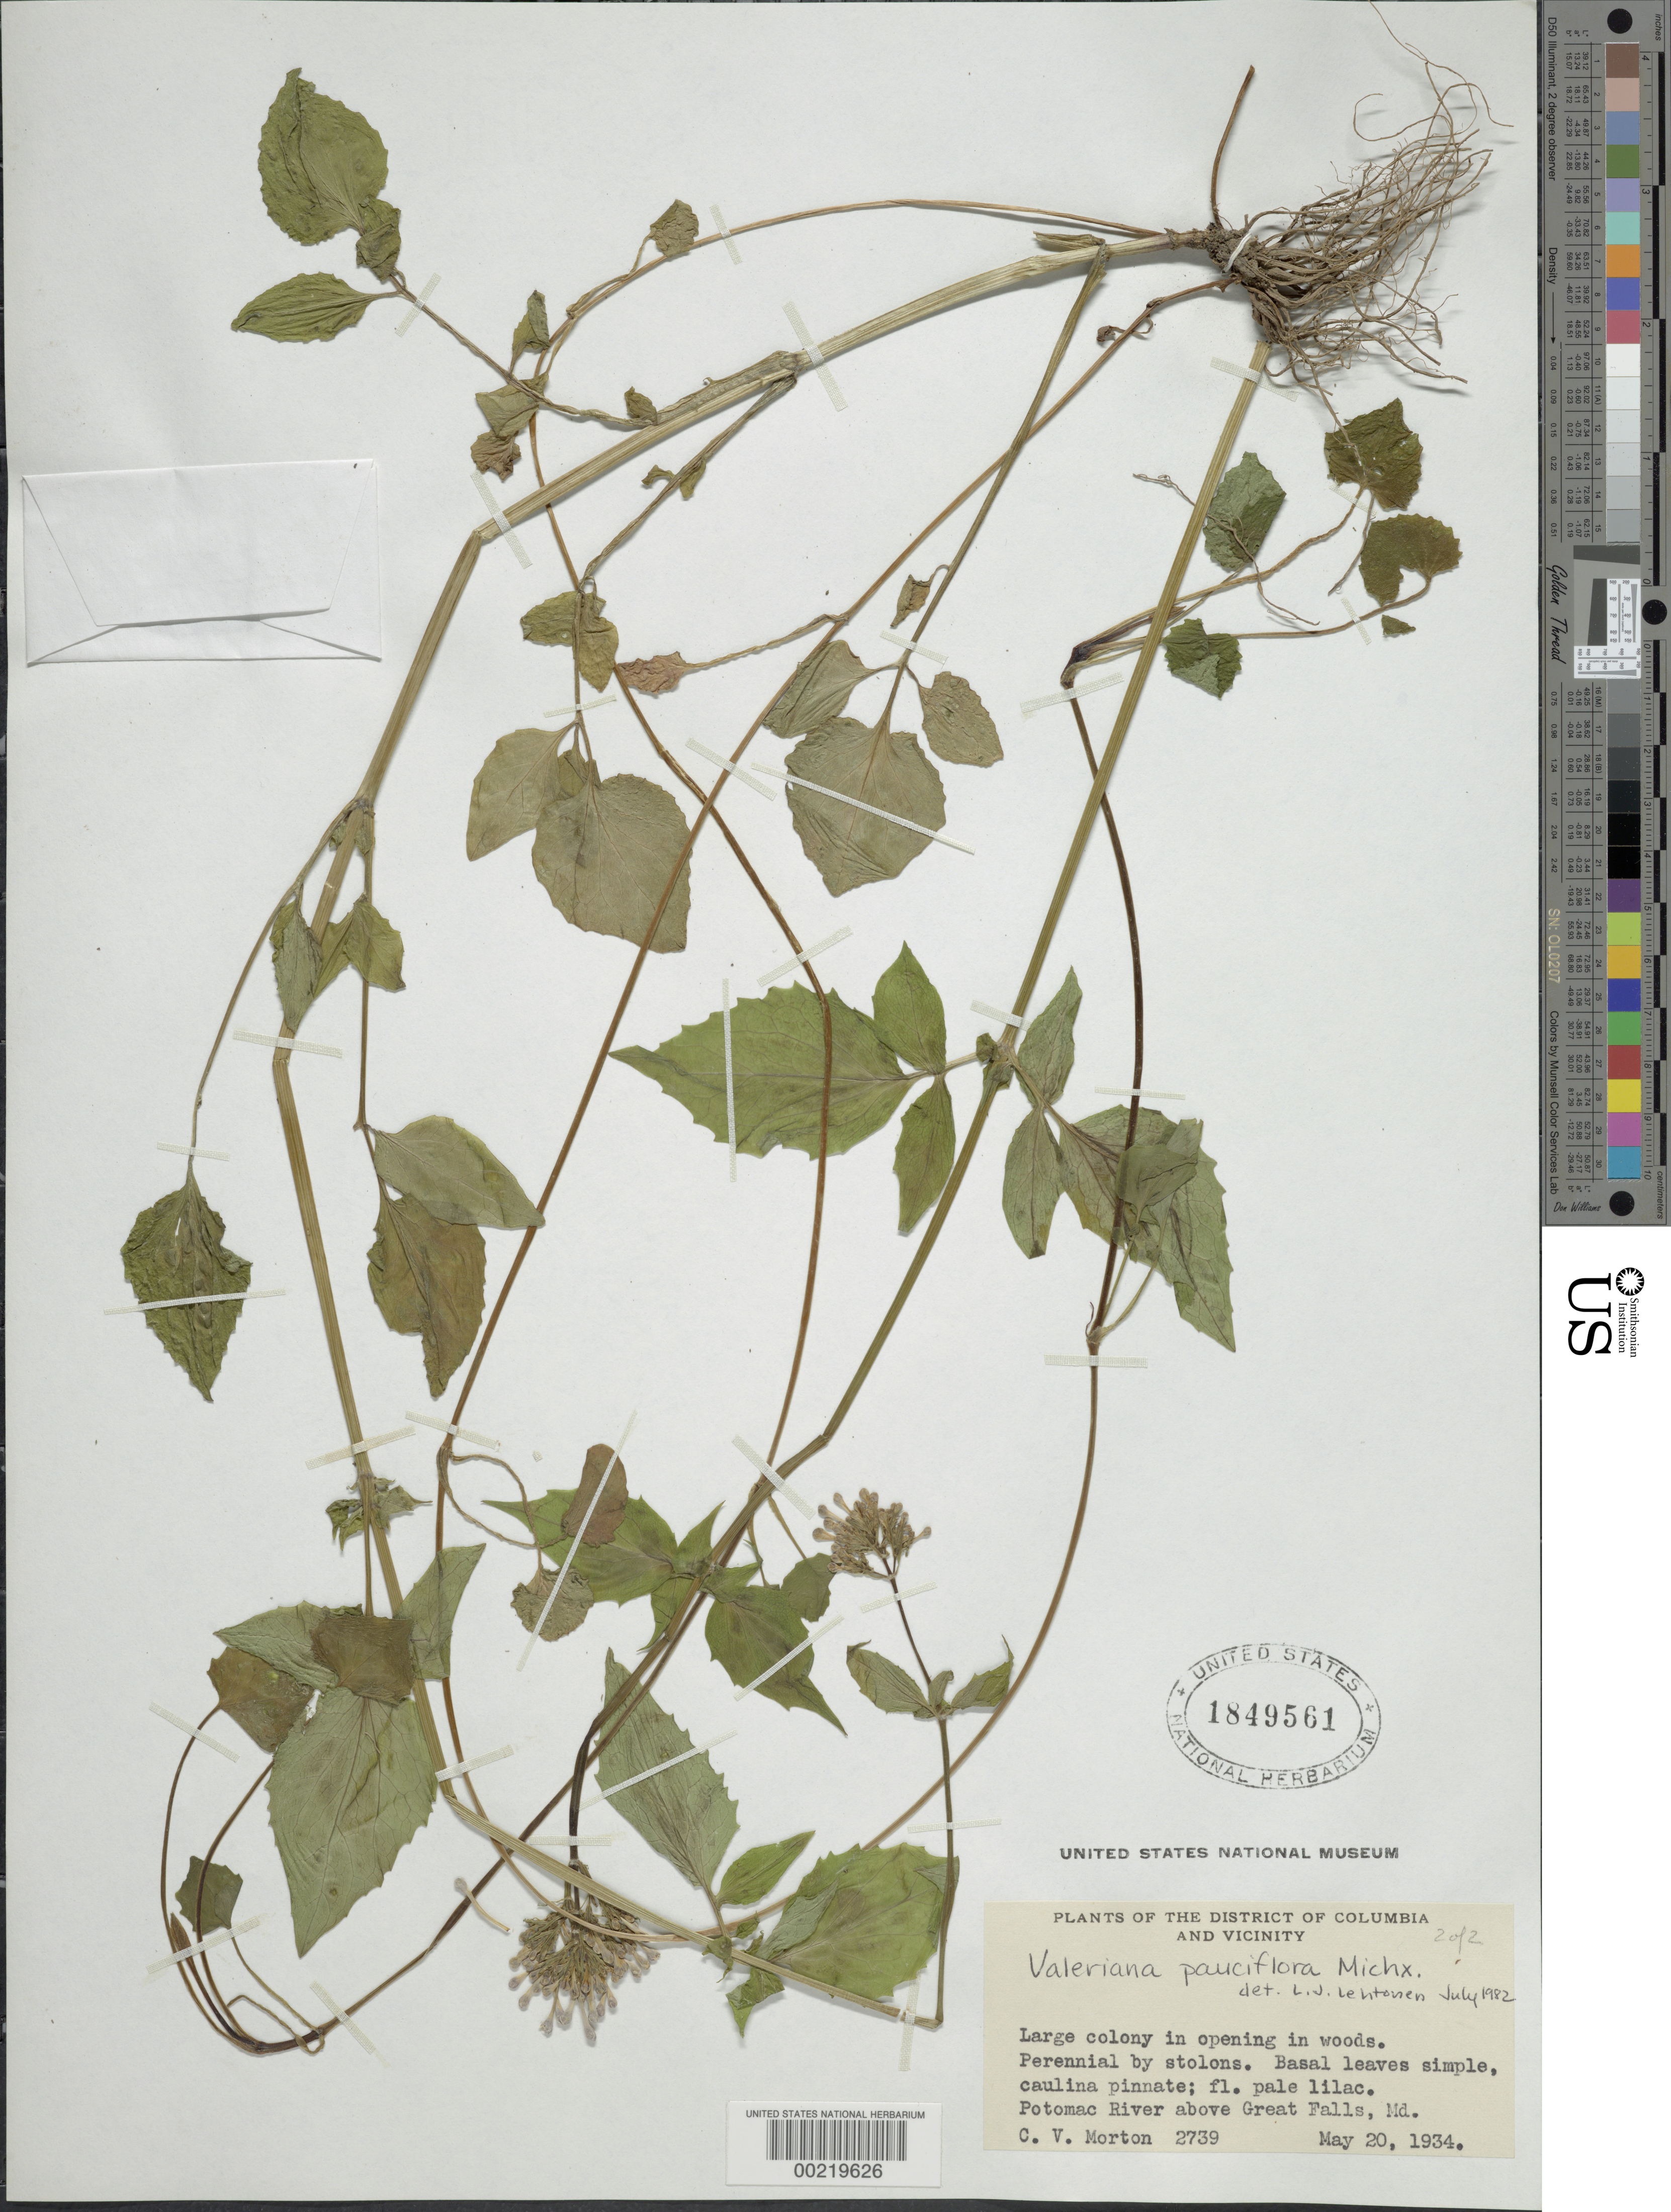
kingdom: Plantae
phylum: Tracheophyta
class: Magnoliopsida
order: Dipsacales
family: Caprifoliaceae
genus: Valeriana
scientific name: Valeriana pauciflora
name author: Michx.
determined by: Lehtonen, L.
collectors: C. V. Morton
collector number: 2739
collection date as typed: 20 May 1934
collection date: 1934-05-20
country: United States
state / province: Maryland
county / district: Montgomery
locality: Potomac River above Great Falls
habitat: Opening in woods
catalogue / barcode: US 1849561